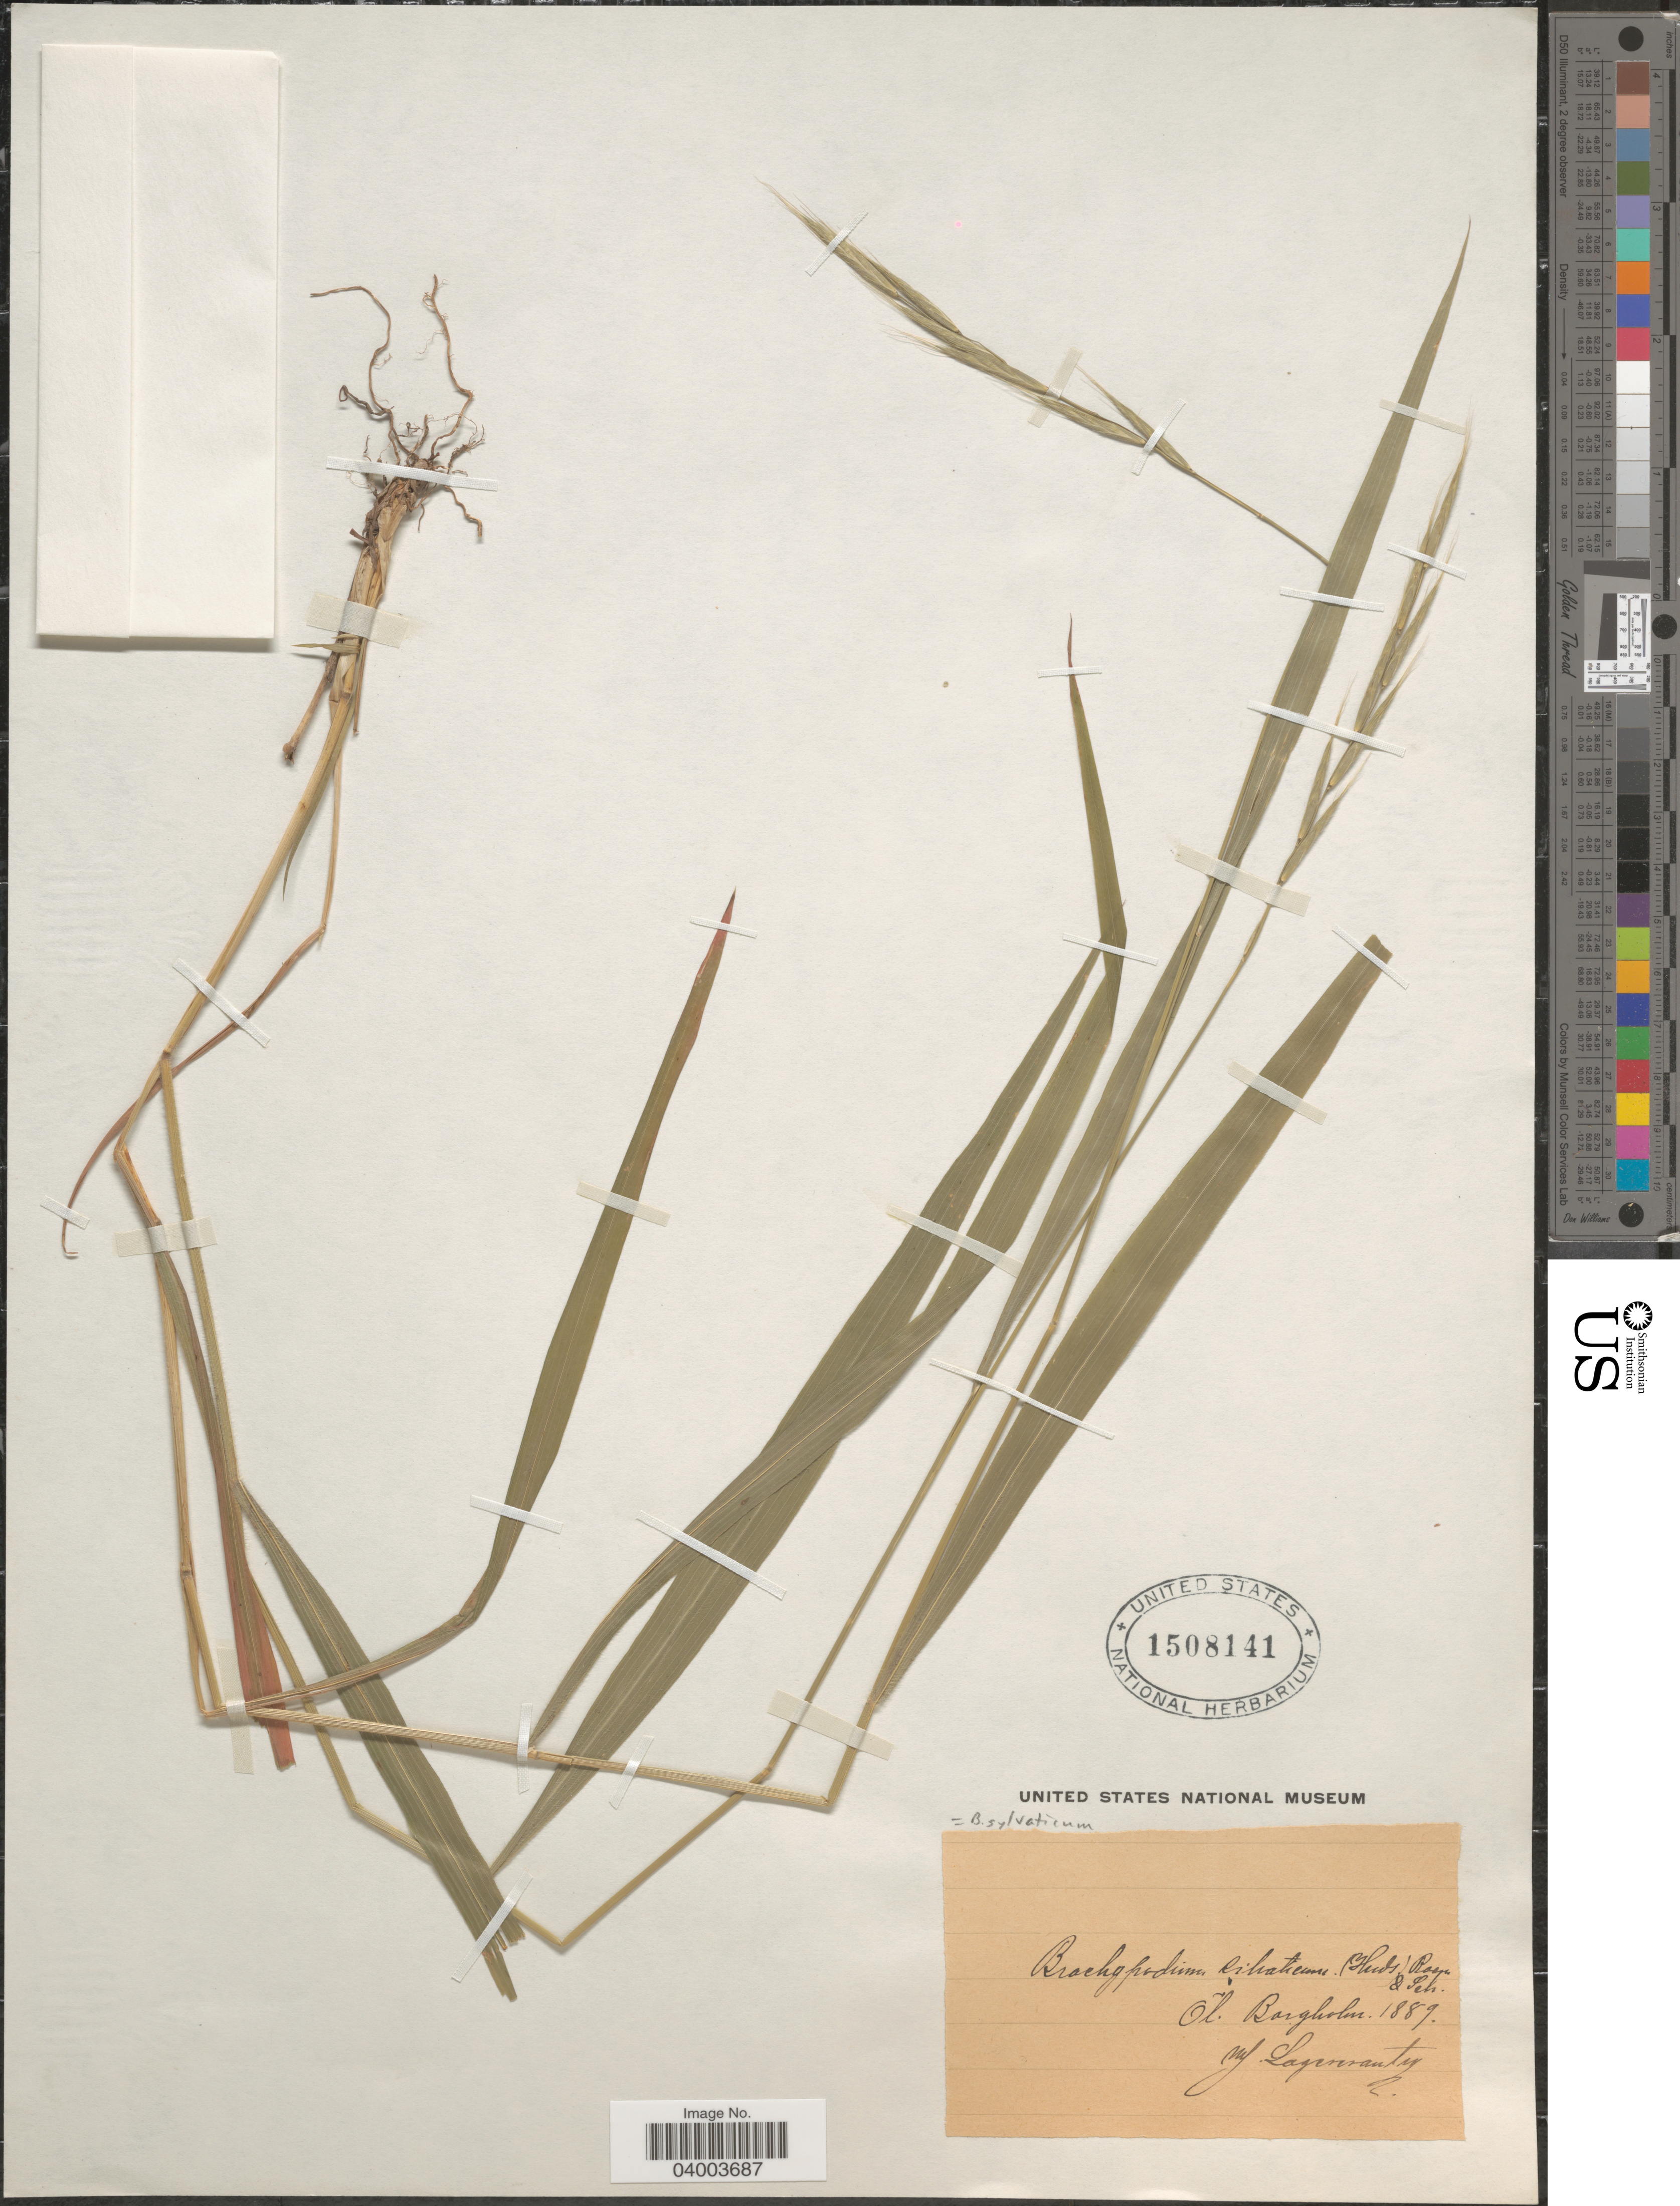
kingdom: Plantae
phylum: Tracheophyta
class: Liliopsida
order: Poales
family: Poaceae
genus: Brachypodium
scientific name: Brachypodium sylvaticum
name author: (Huds.) P. Beauv.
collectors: J. Lagercrantz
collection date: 1889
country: Sweden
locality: Ol. Borgholm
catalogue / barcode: US 1508141